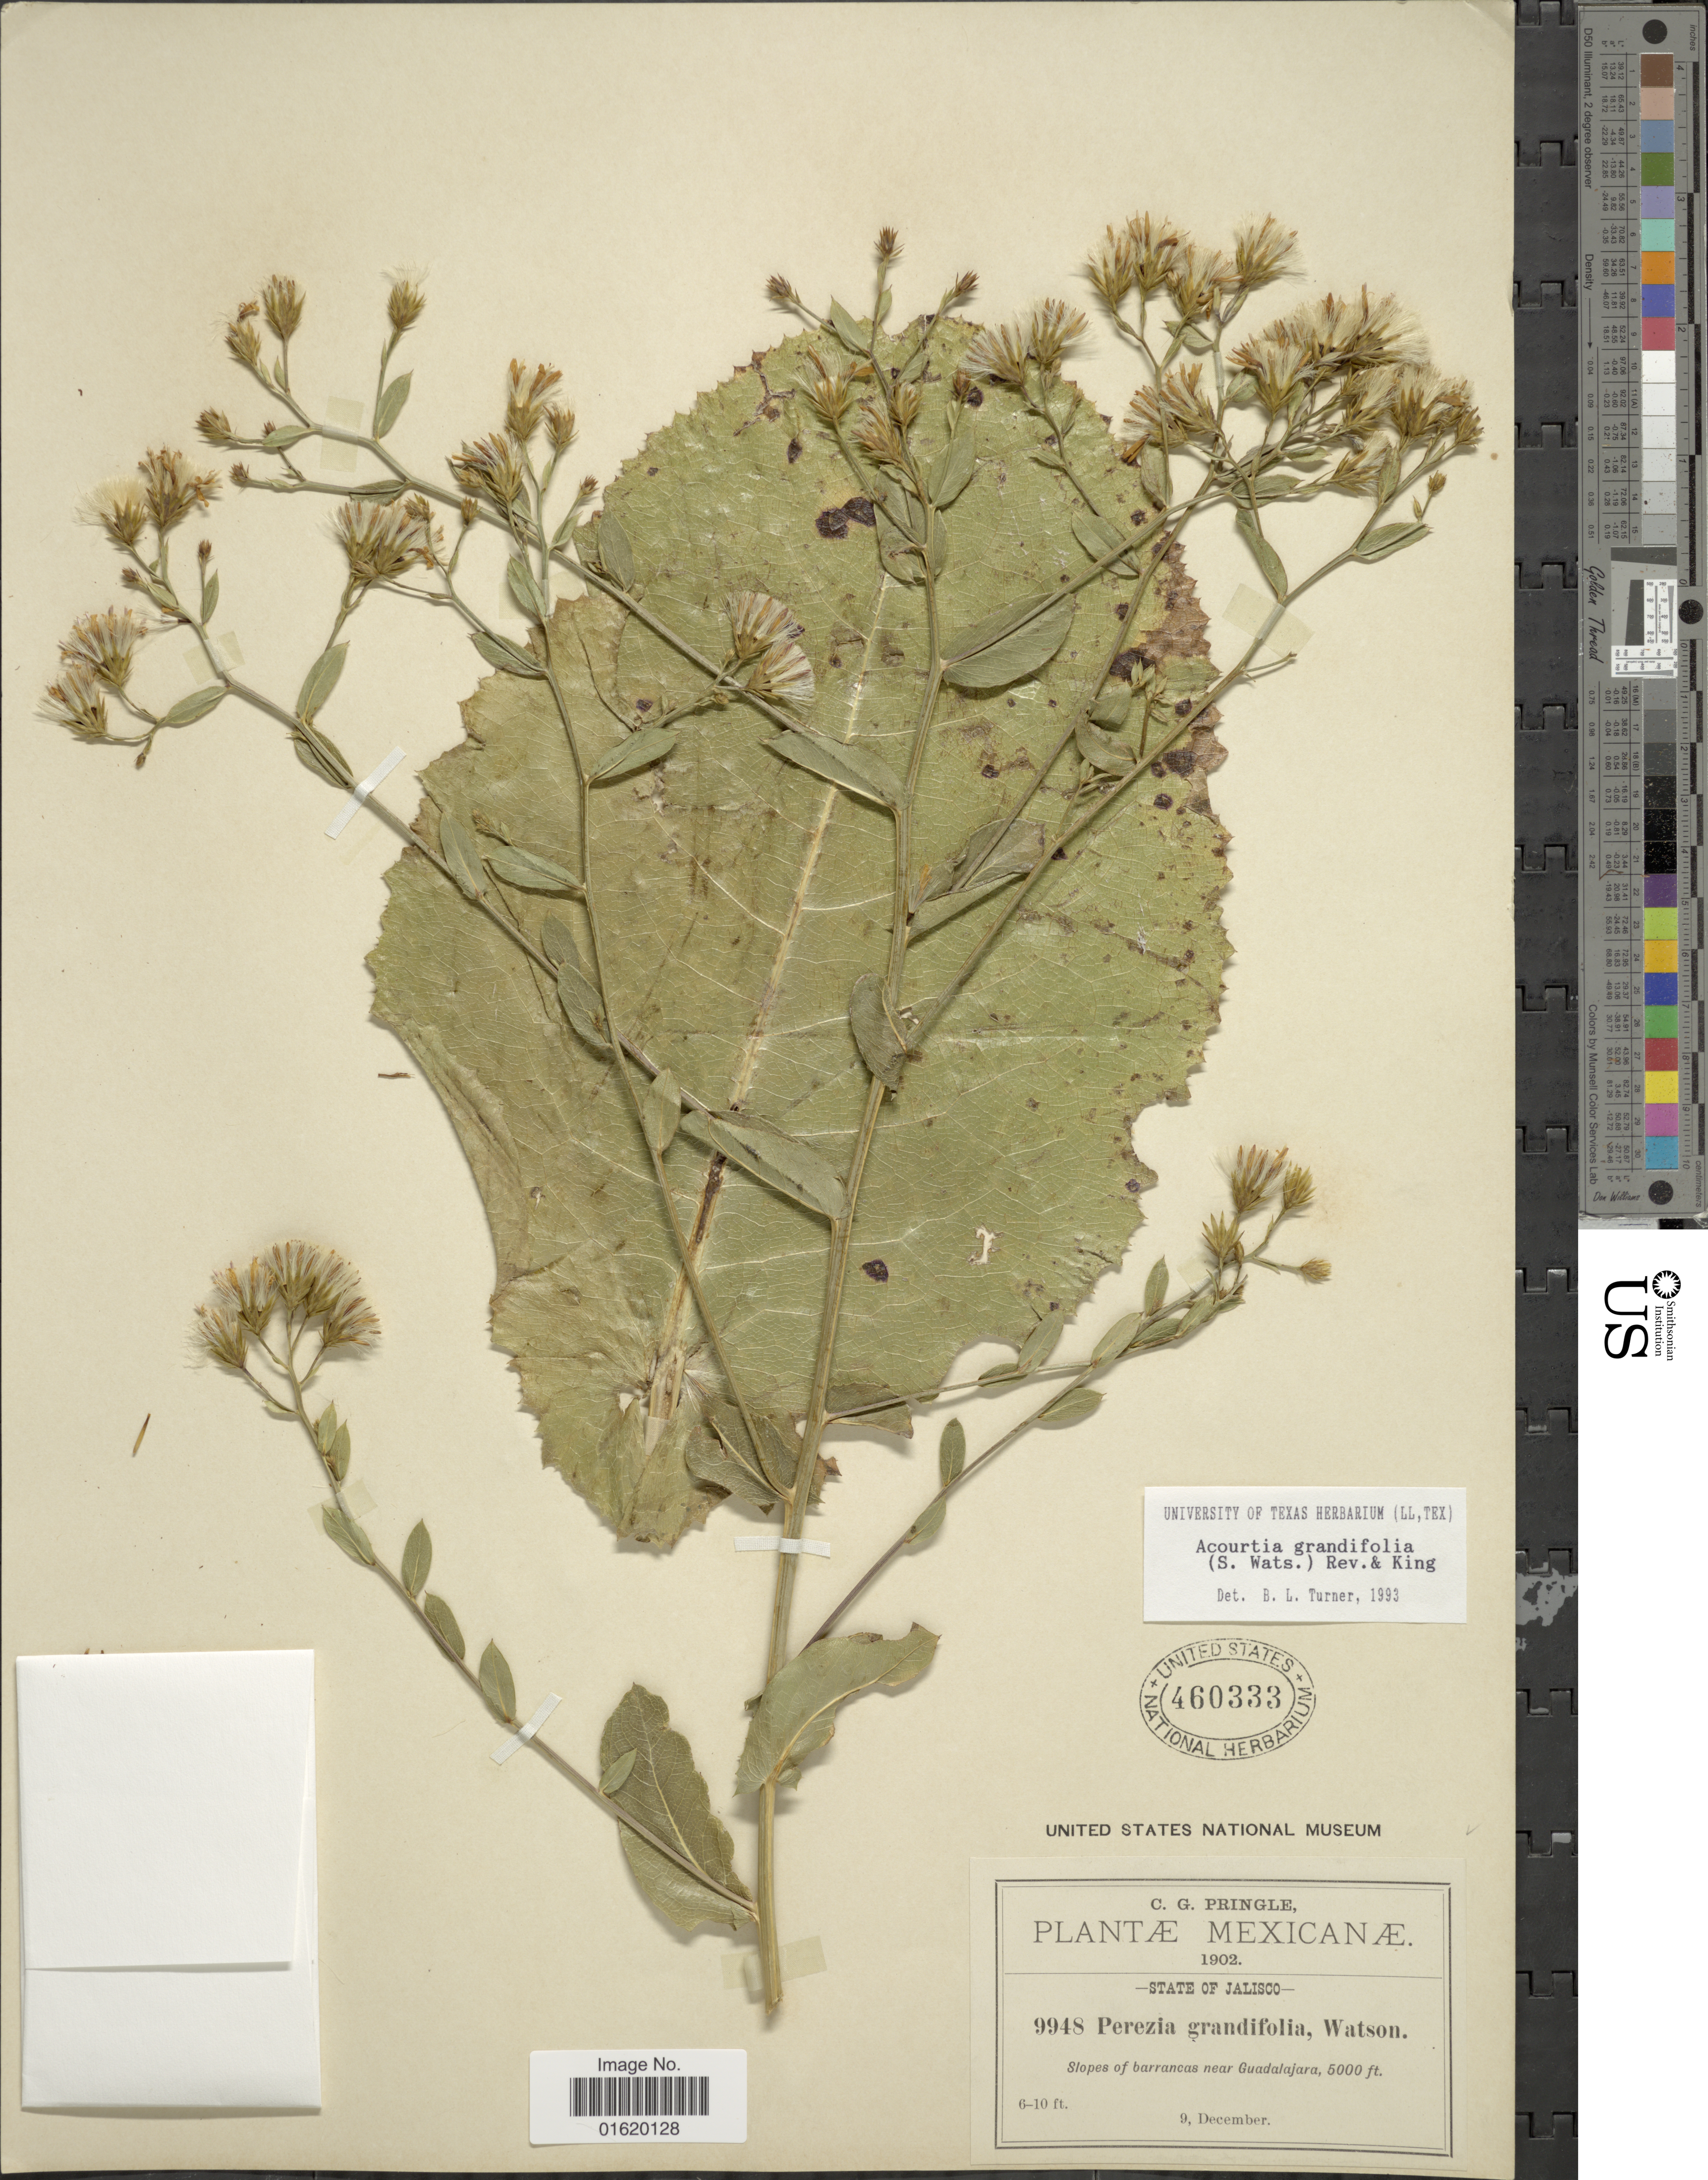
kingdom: Plantae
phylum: Tracheophyta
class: Magnoliopsida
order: Asterales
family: Asteraceae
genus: Acourtia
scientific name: Acourtia grandifolia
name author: (S. Watson) Reveal & R.M. King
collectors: C. G. Pringle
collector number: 9948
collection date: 1902-12-09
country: Mexico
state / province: Jalisco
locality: Slopes of barrancas near Guadalajara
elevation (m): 1524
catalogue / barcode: US 460333